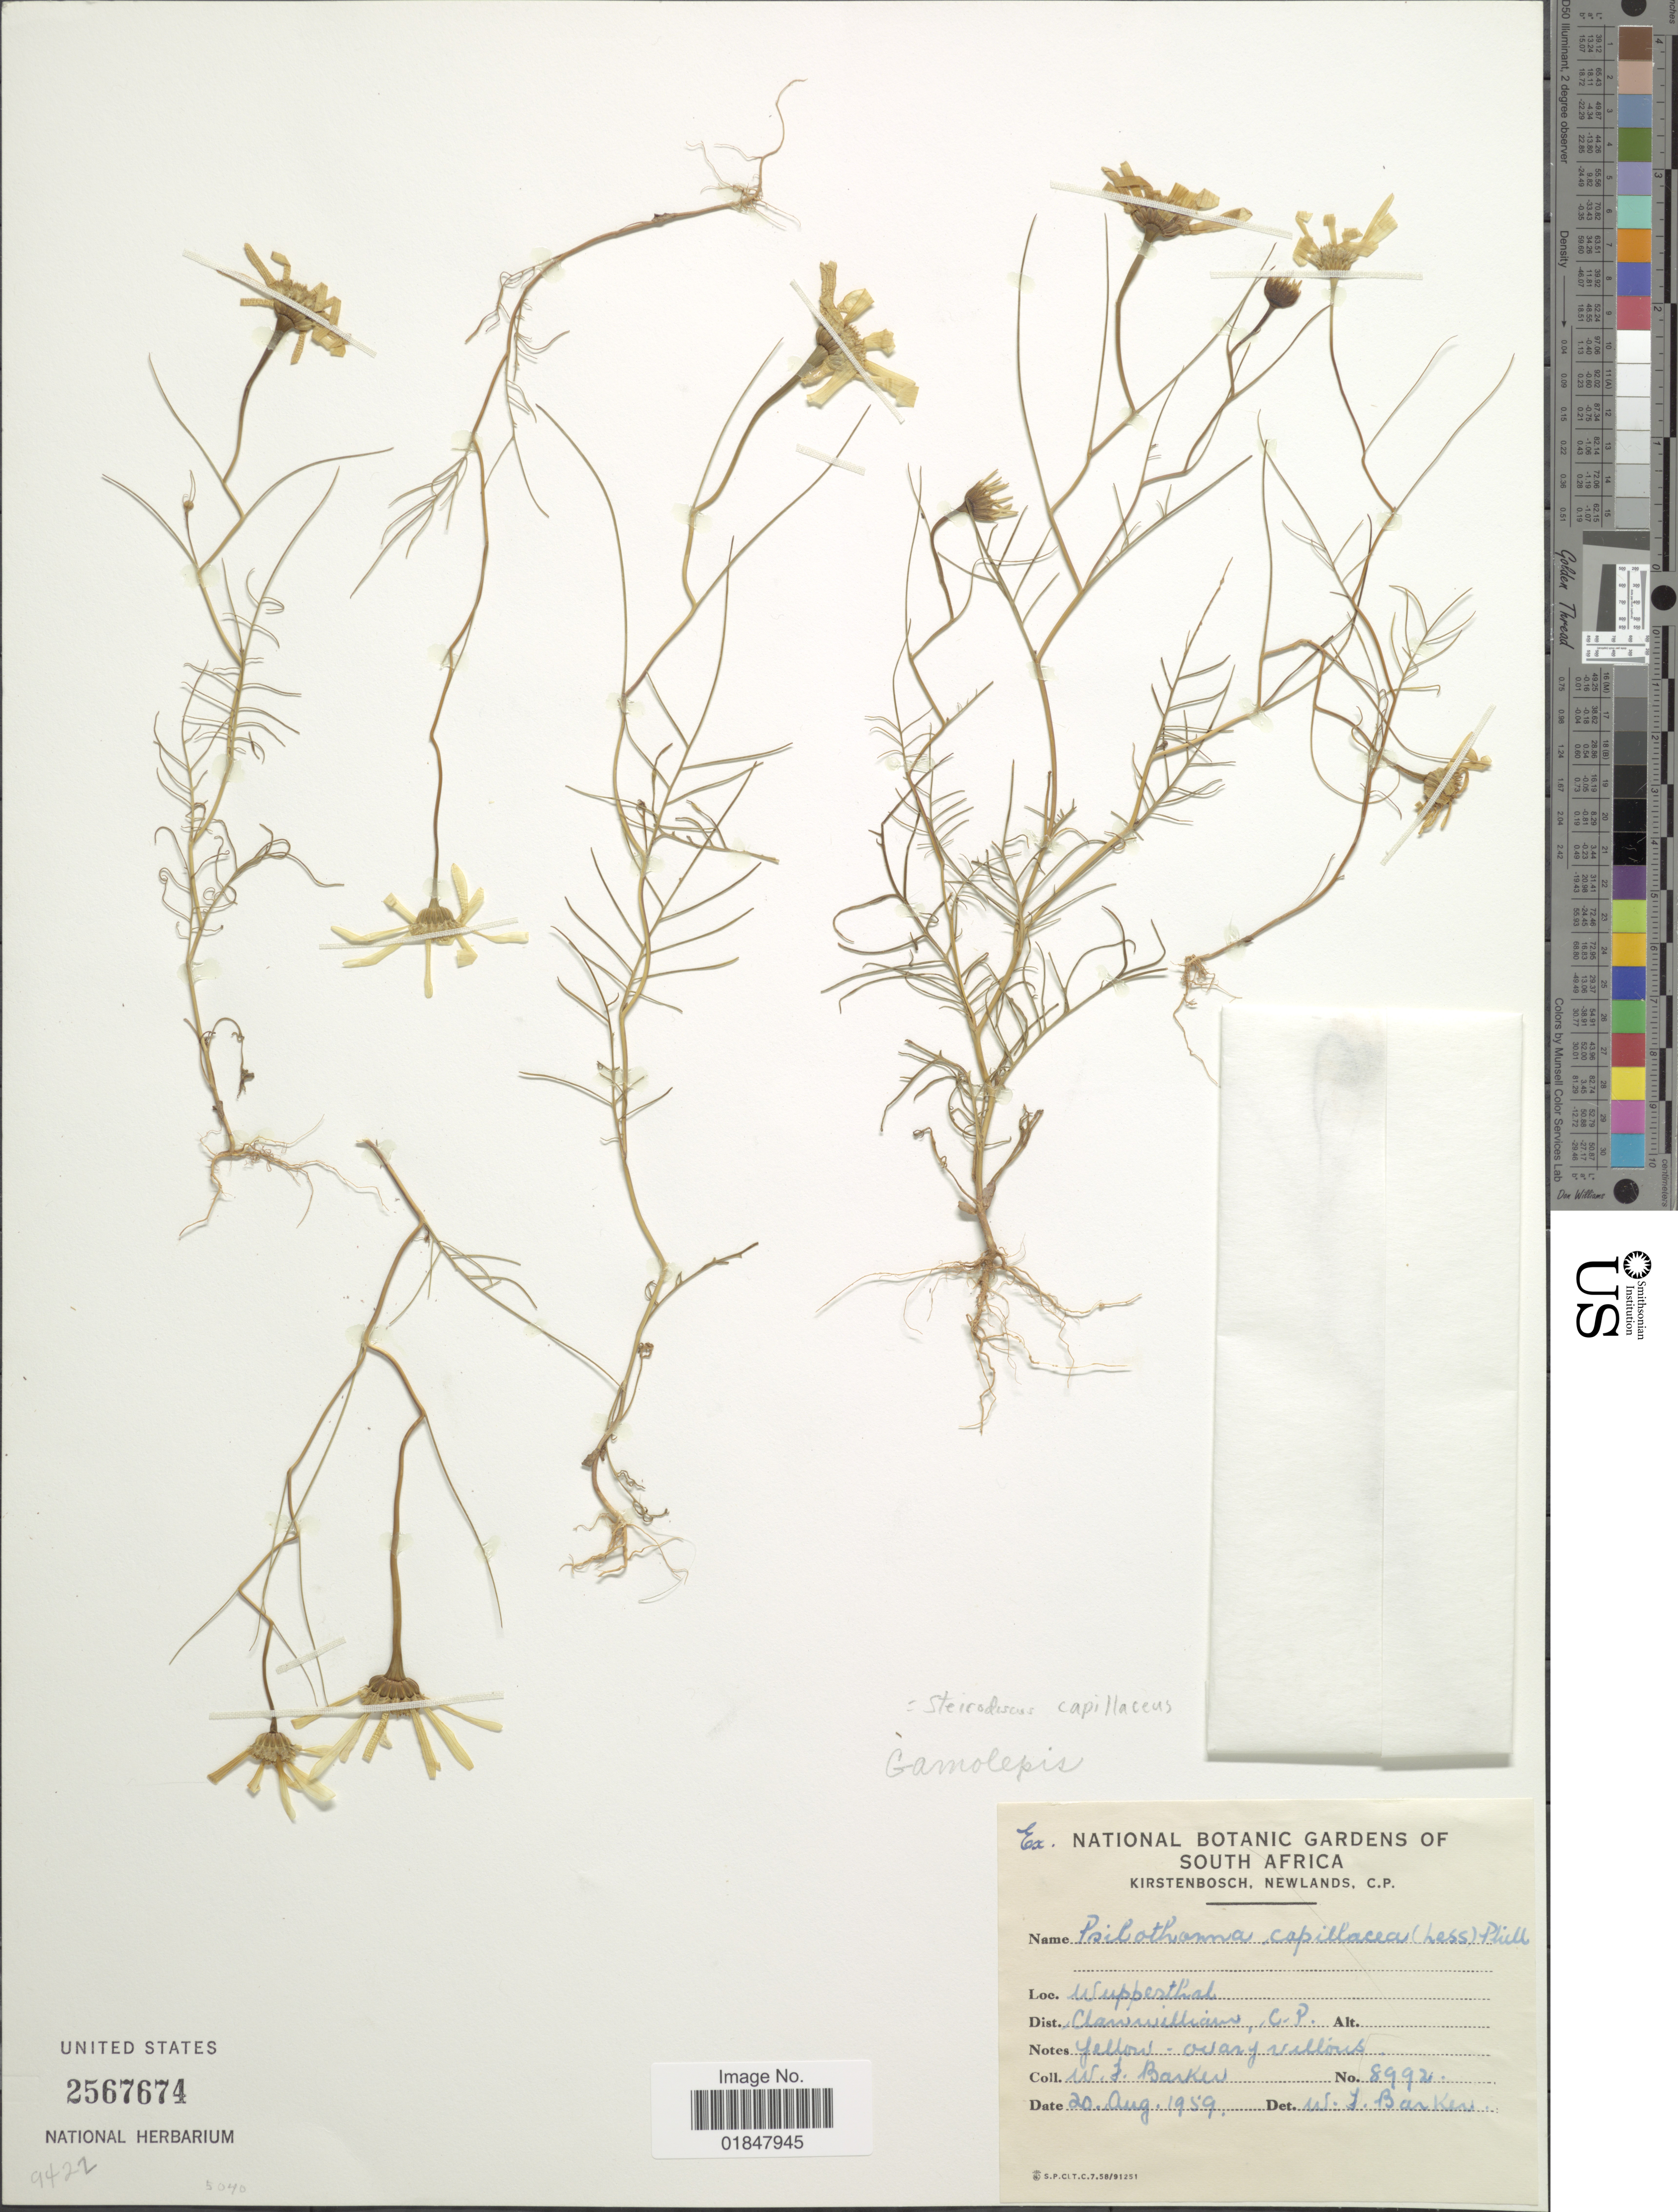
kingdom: Plantae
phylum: Tracheophyta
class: Magnoliopsida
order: Asterales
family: Asteraceae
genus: Steirodiscus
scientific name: Steirodiscus capillaceus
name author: (L. f.) Less.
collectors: W. F. Barker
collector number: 8992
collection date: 1959-08-20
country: South Africa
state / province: Western Cape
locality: Wupperthal, Clanwilliams, C.P.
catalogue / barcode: US 2567674